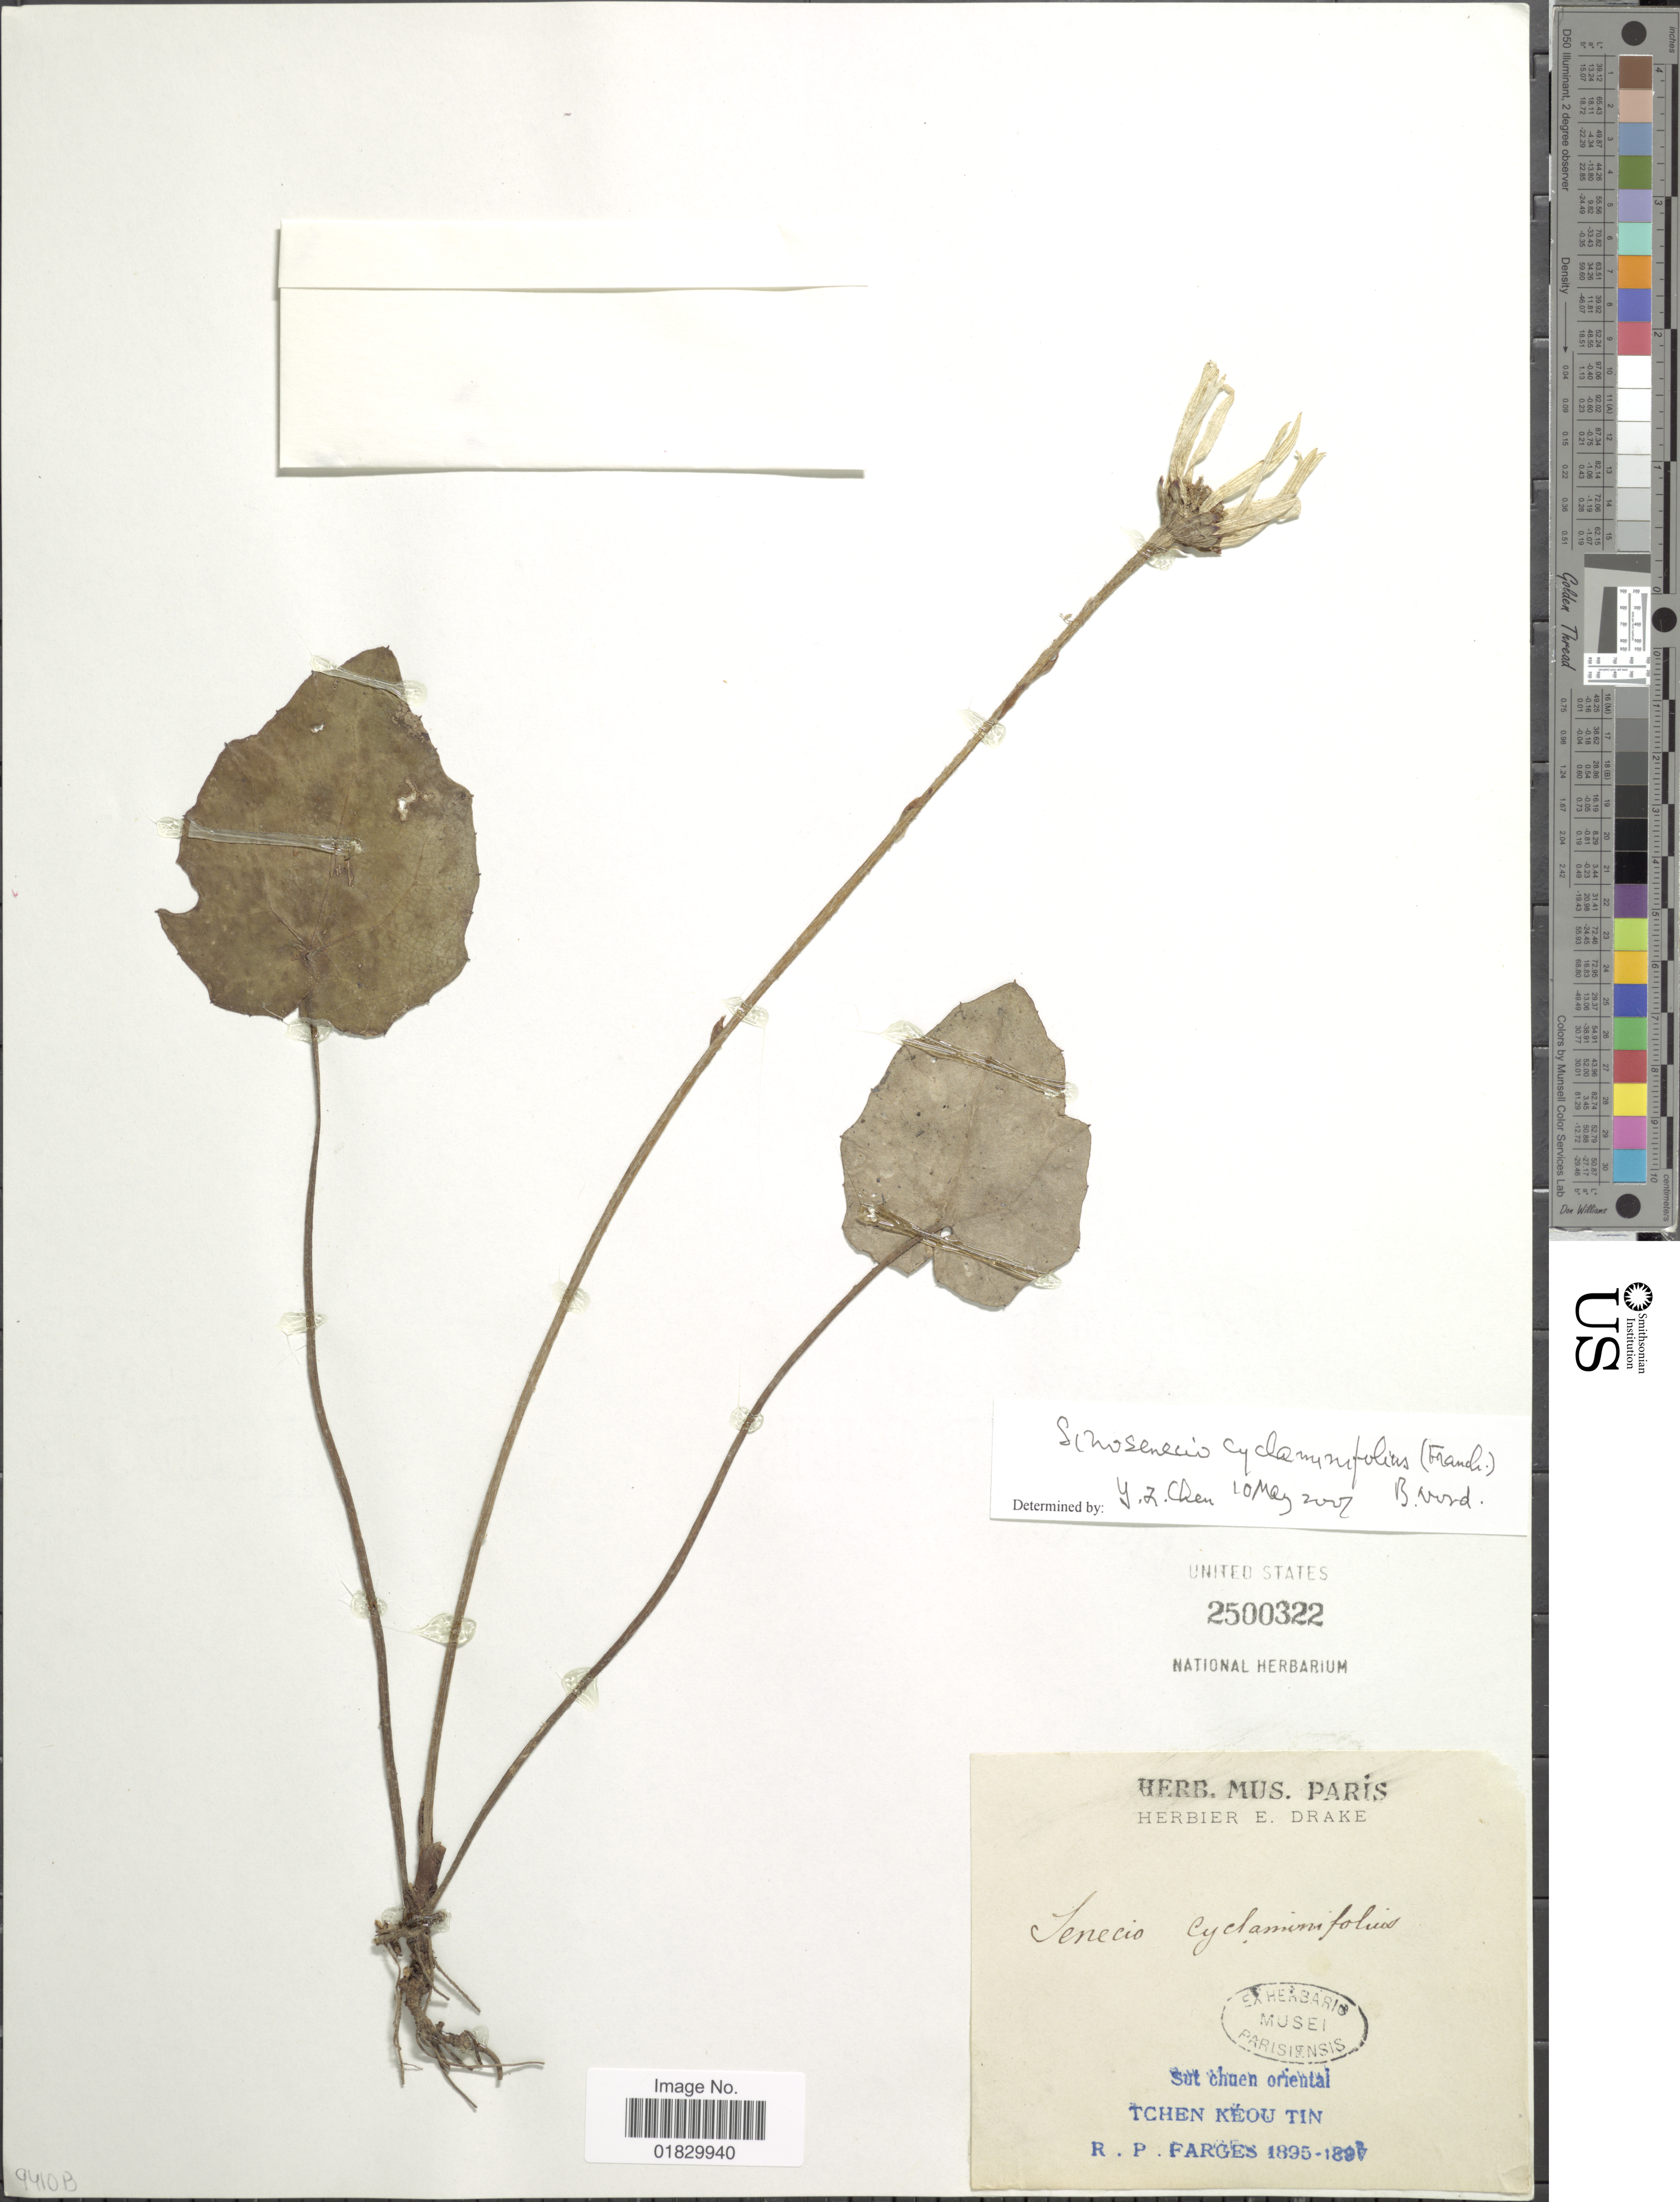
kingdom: Plantae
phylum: Tracheophyta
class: Magnoliopsida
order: Asterales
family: Asteraceae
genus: Sinosenecio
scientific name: Sinosenecio cyclaminifolius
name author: (Franch.) B. Nord.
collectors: R. Farges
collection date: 1895/1897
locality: Sut chuen oriental, Tchen Keou Tin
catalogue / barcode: US 2500322